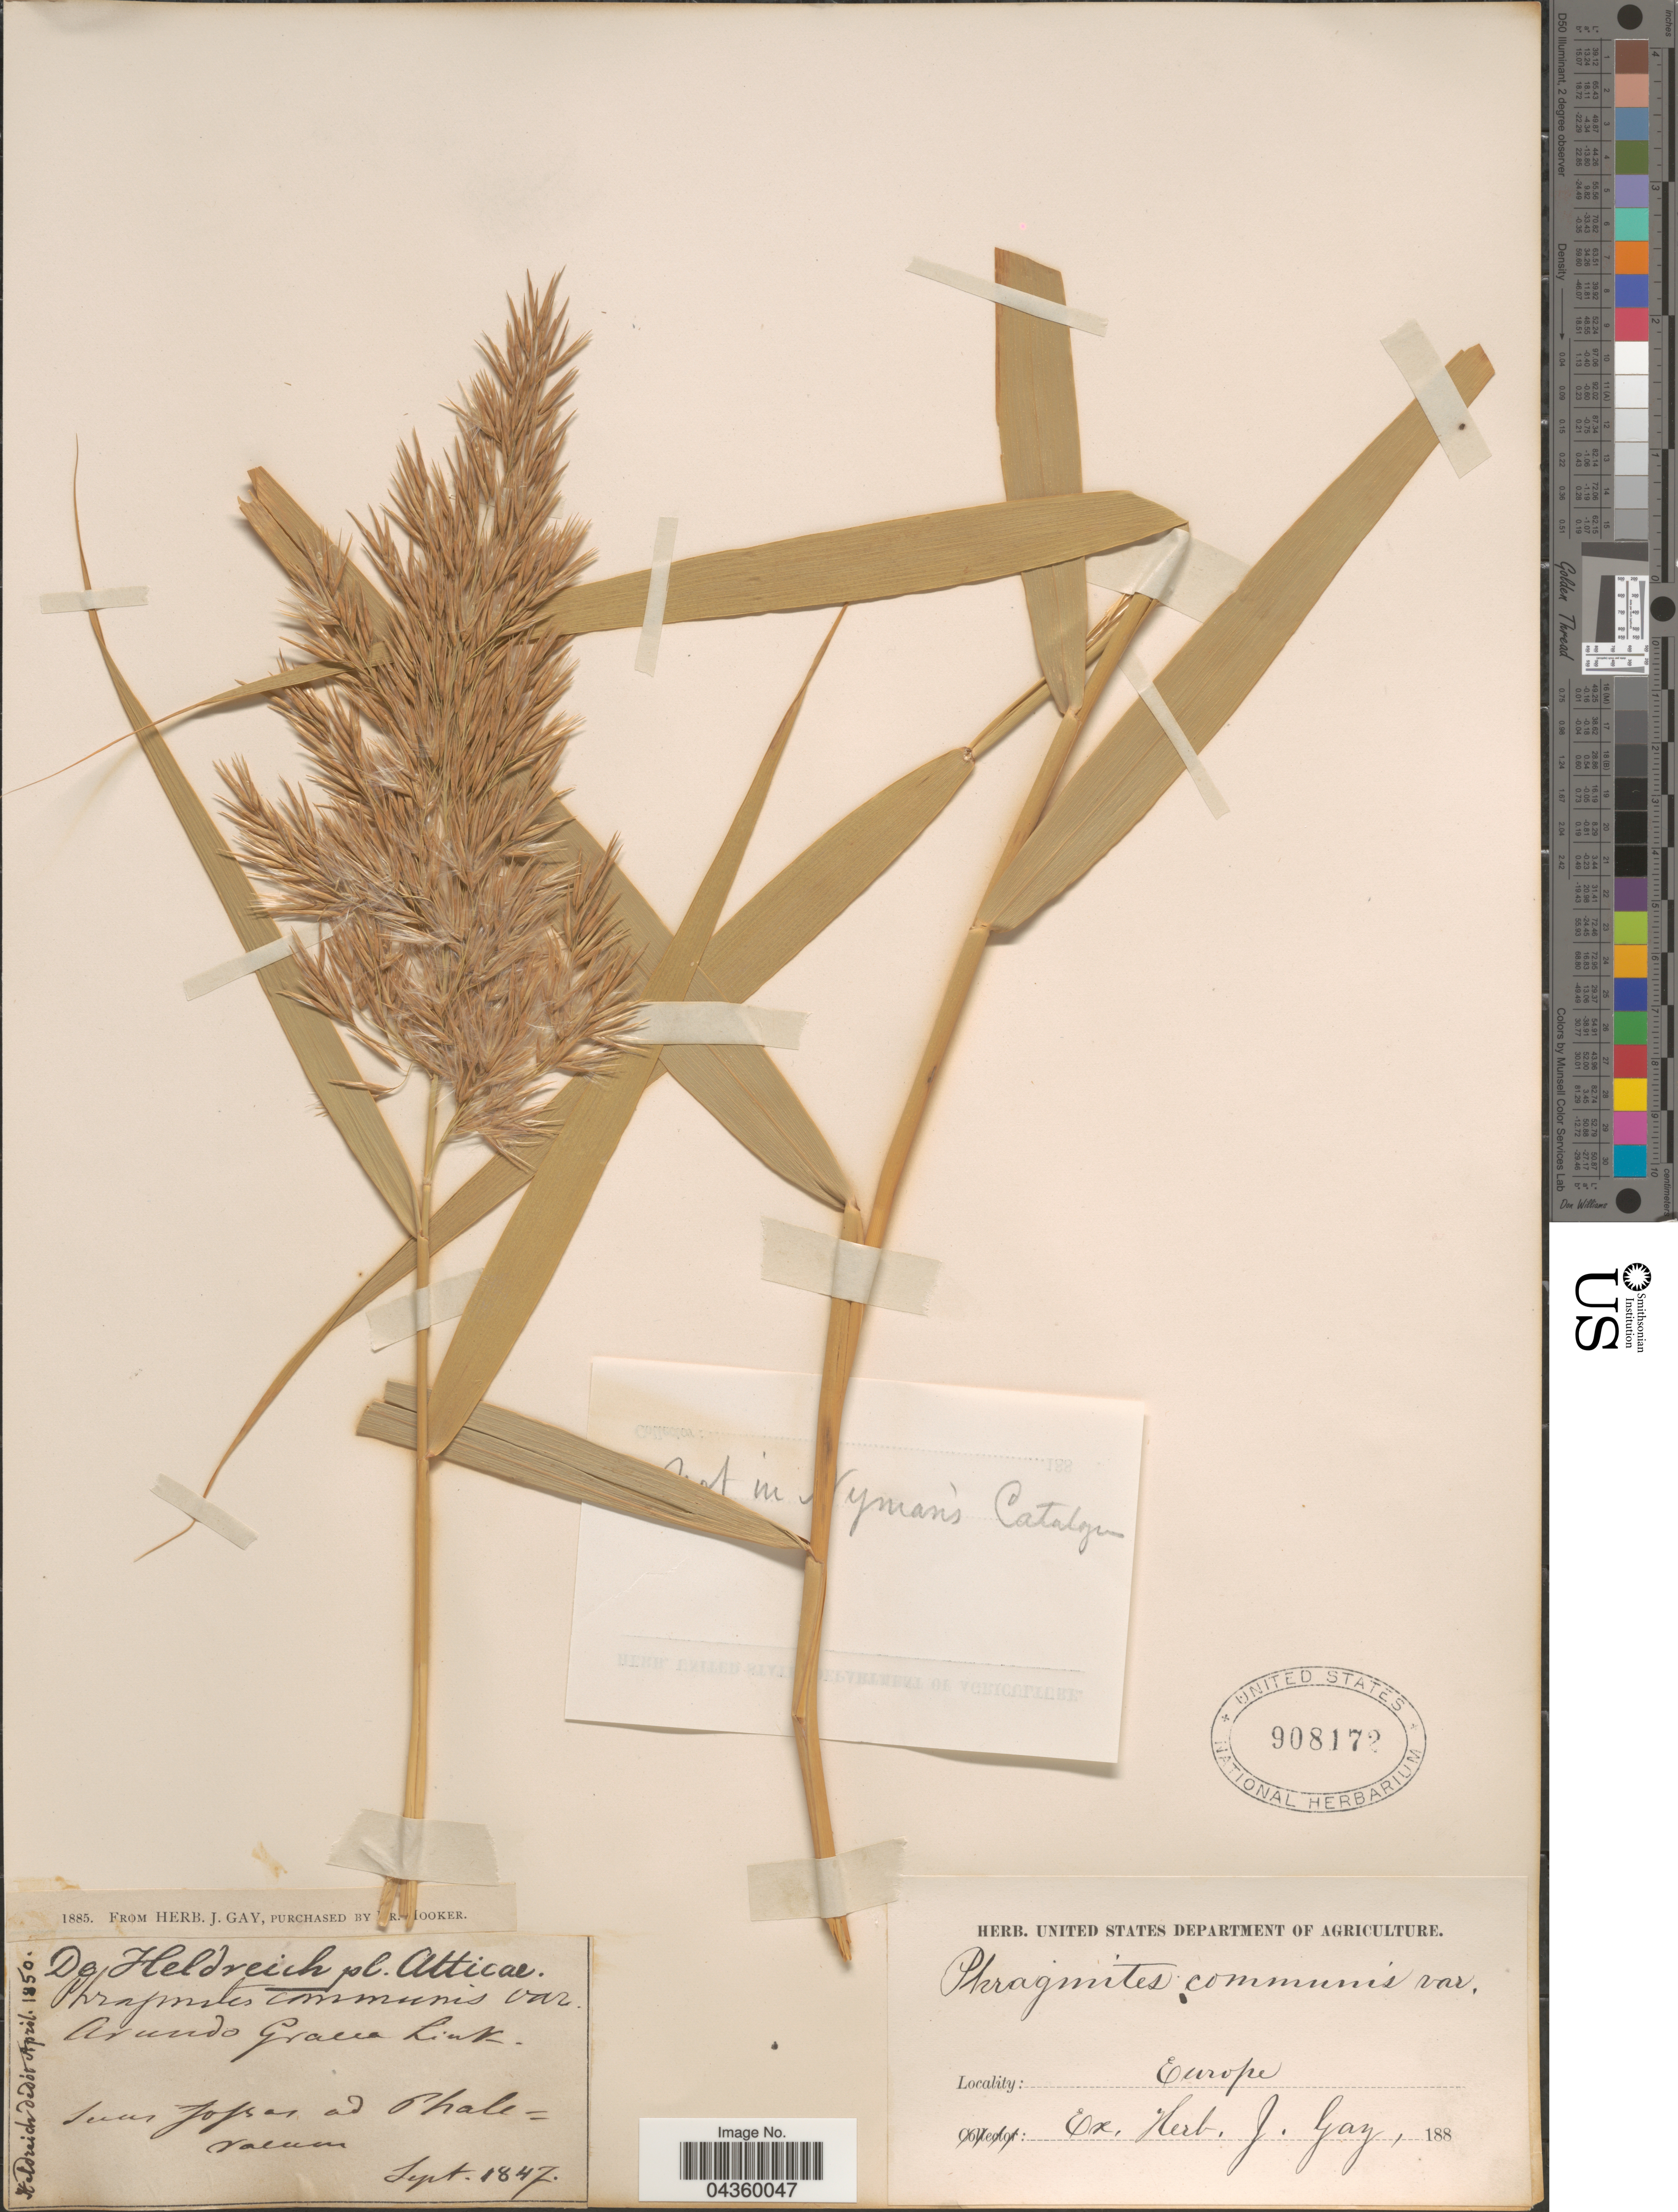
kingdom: Plantae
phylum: Tracheophyta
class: Liliopsida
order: Poales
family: Poaceae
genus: Phragmites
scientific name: Phragmites australis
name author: (Cav.) Trin. ex Steud.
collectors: -. De Heldreich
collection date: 1847-09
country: Greece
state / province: Attica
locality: Siccis fosses ad Phale-valum. [interpreted]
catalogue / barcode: US 908172